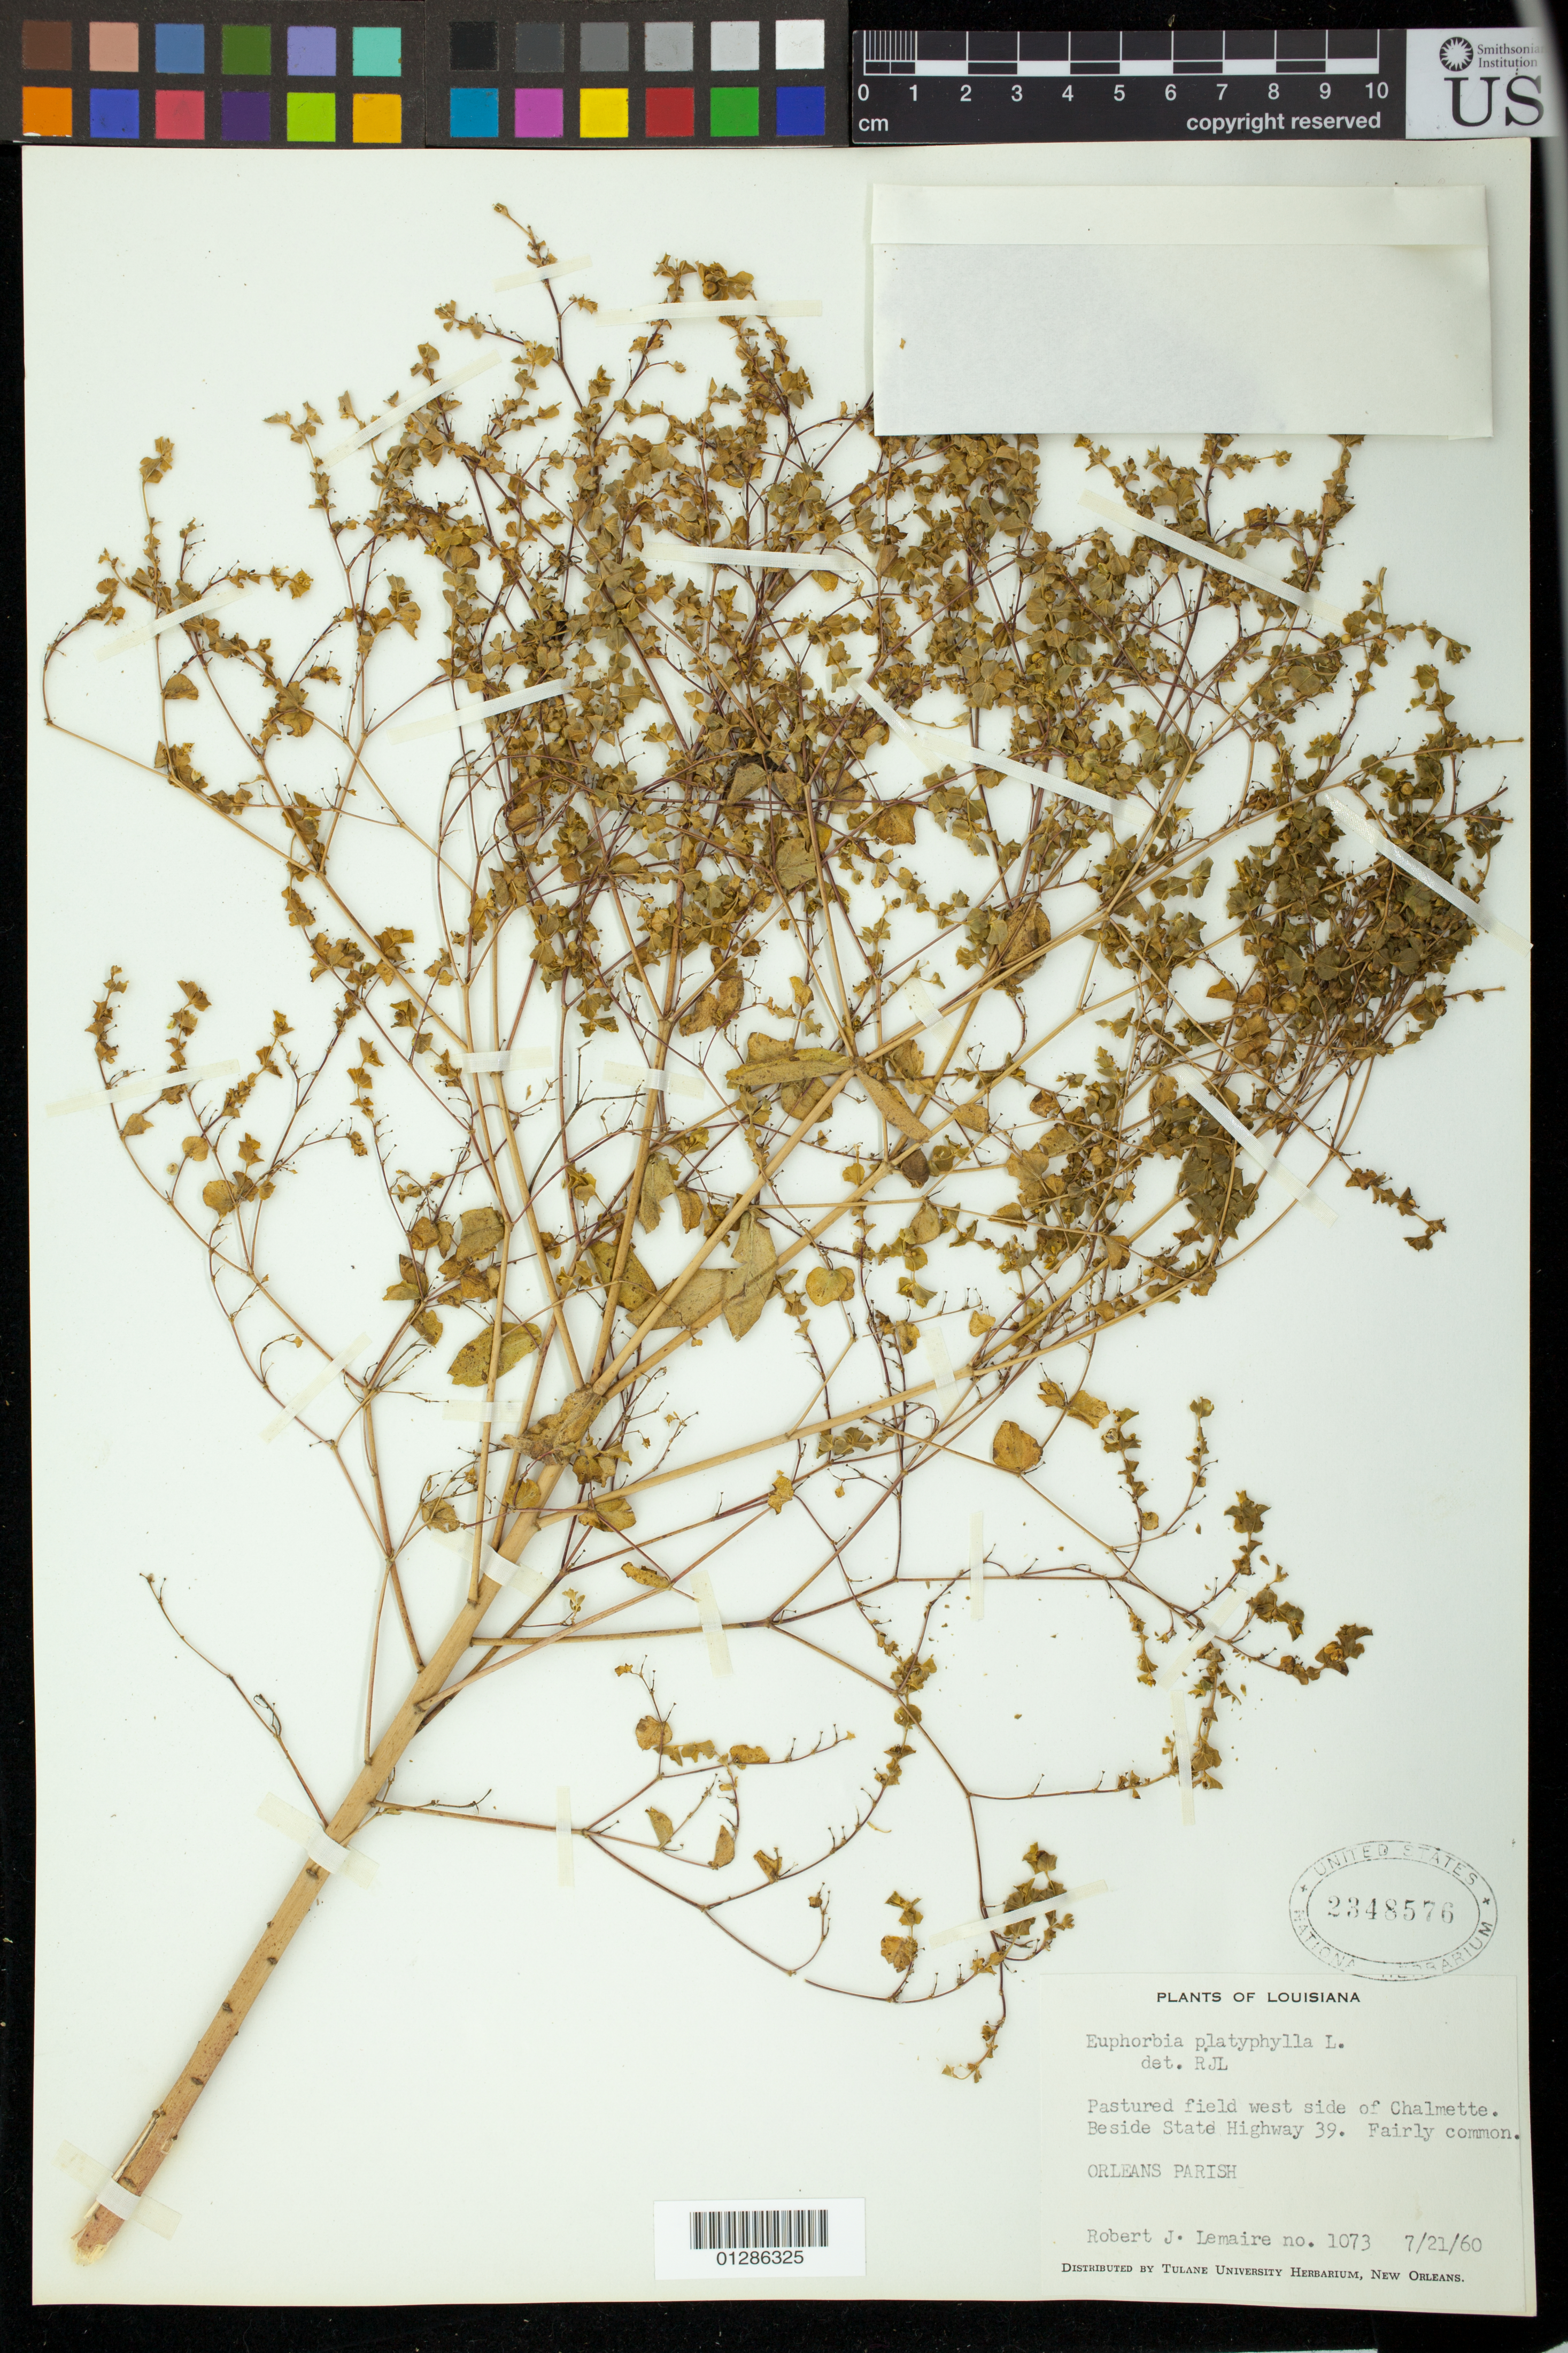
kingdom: Plantae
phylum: Tracheophyta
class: Magnoliopsida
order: Malpighiales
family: Euphorbiaceae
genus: Euphorbia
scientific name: Euphorbia platyphyllos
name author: L.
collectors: R. J. Lemaire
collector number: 1073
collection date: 1960-07-21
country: United States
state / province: Louisiana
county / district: Orleans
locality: Pastured field west side of Chalmette. Beside State Highway 39.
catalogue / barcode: US 2348576